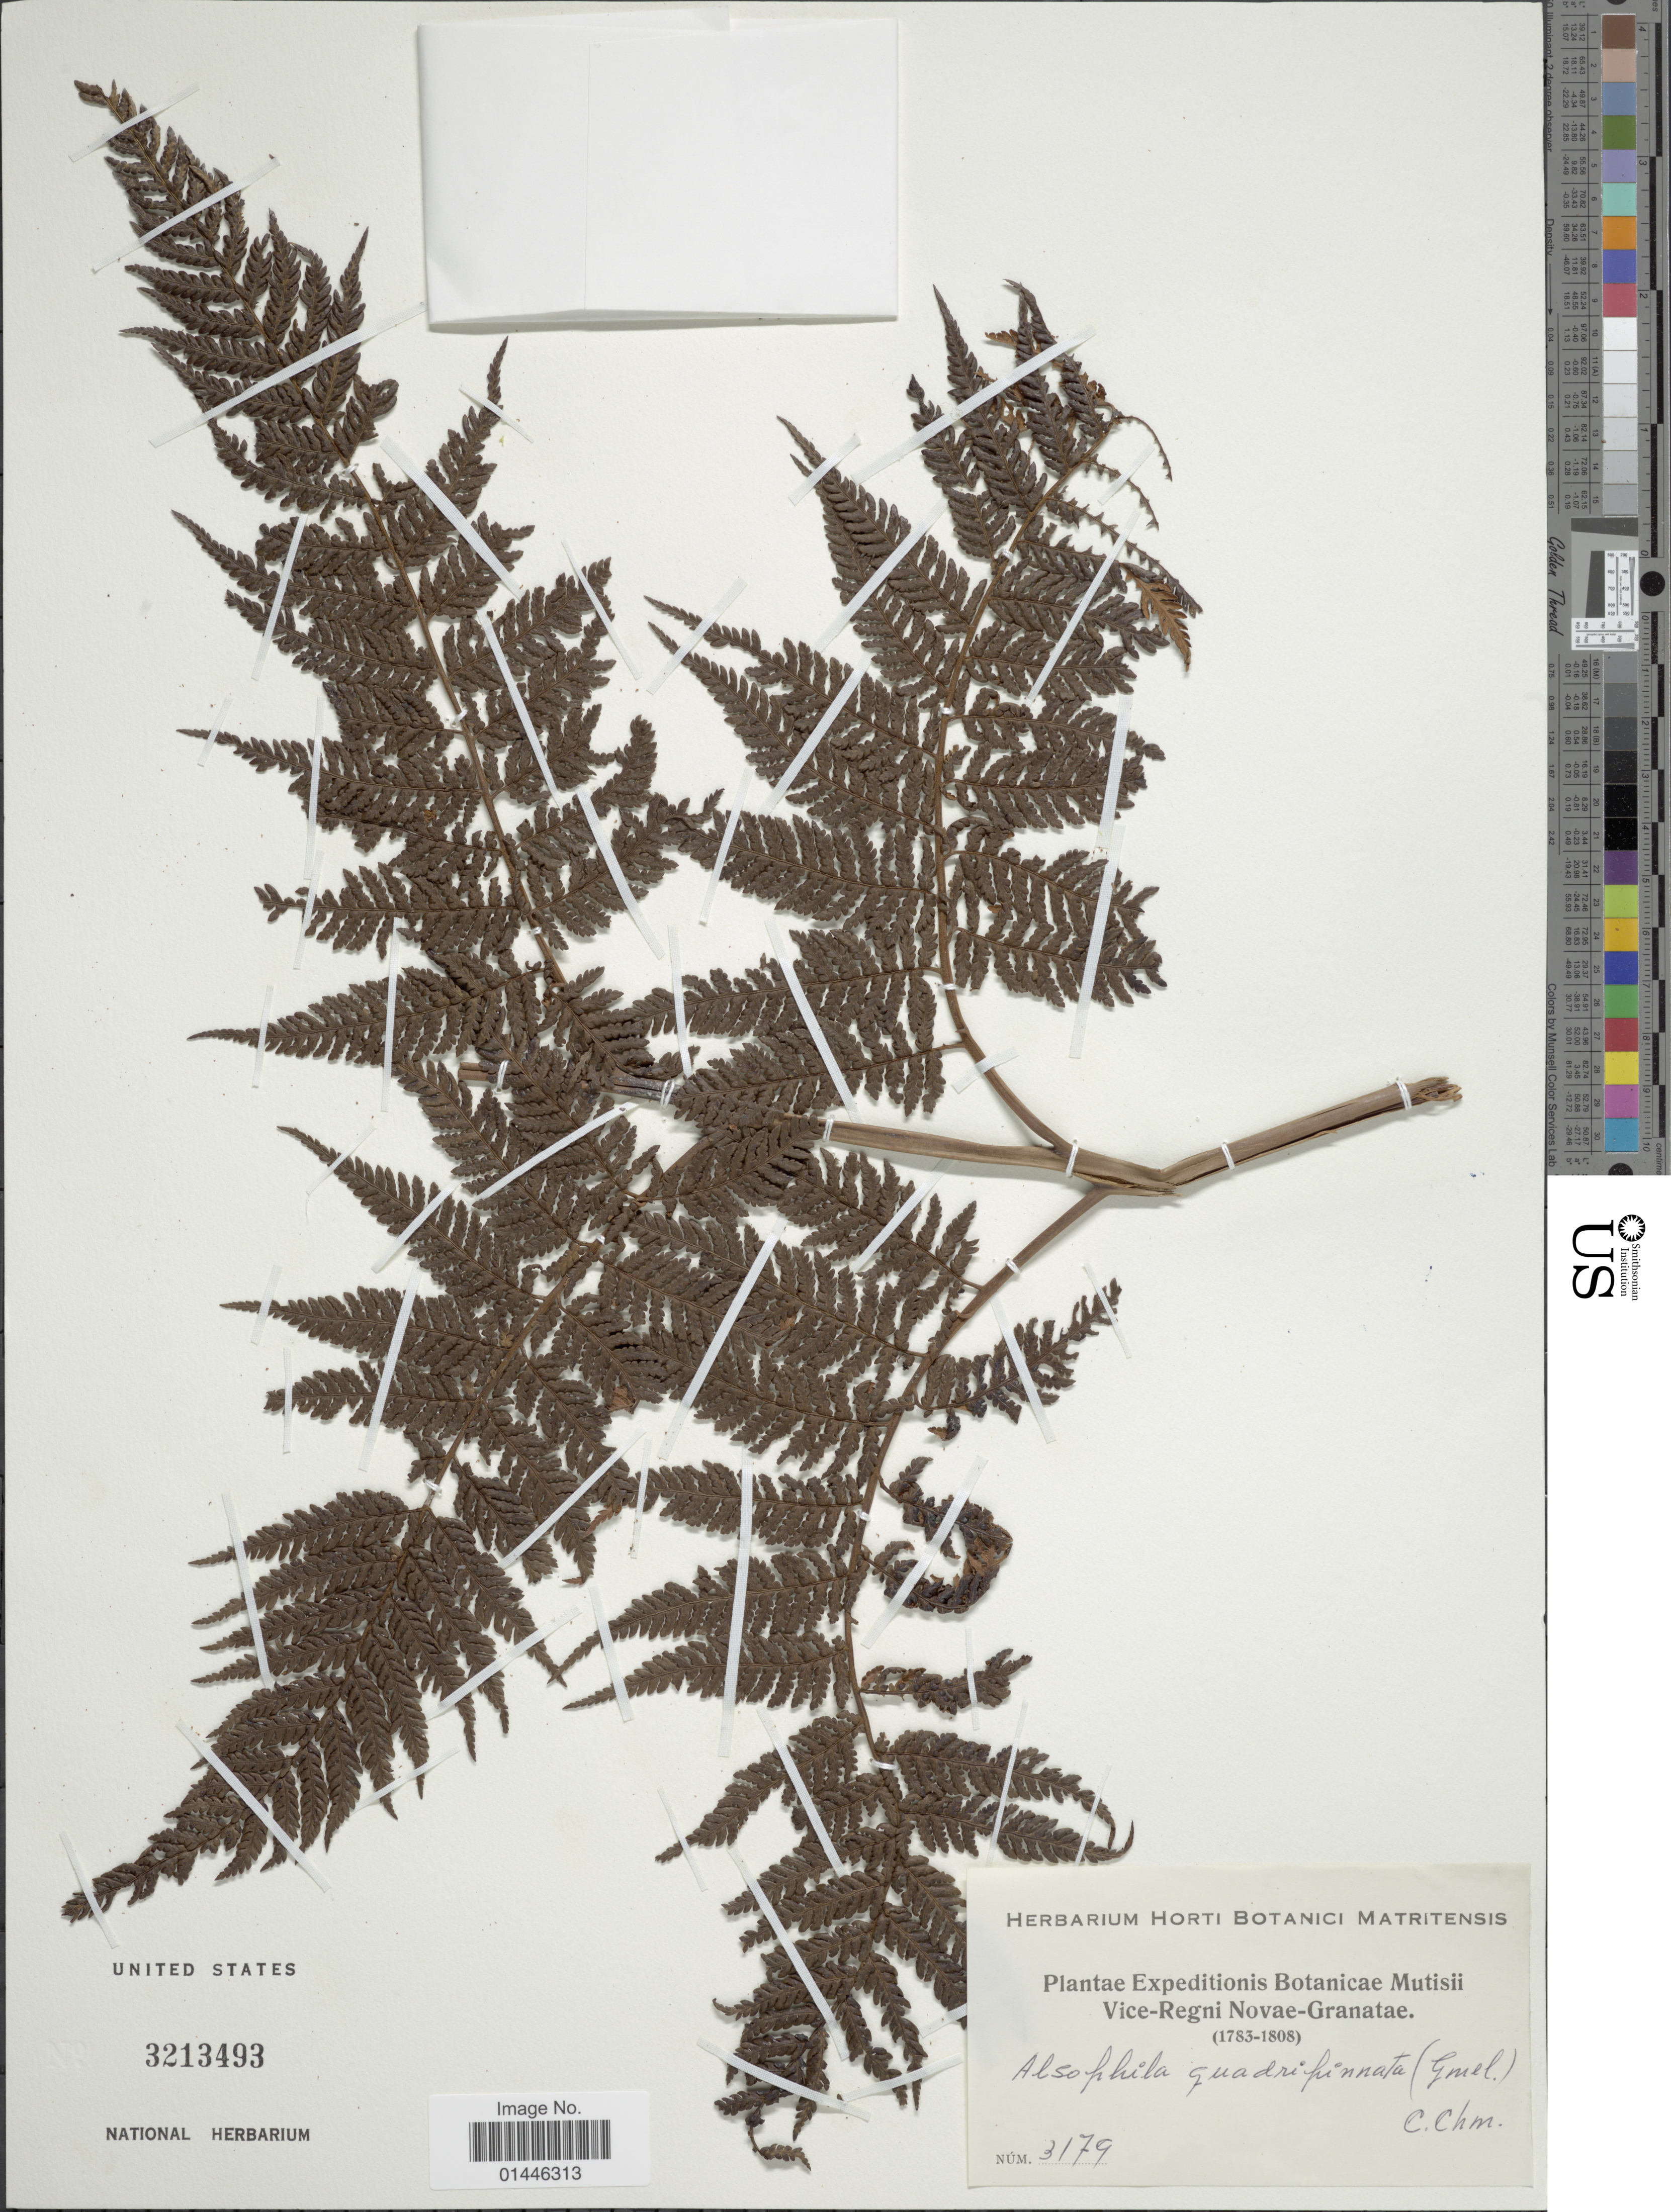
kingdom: Plantae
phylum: Tracheophyta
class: Polypodiopsida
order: Cyatheales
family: Dicksoniaceae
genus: Lophosoria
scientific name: Lophosoria quadripinnata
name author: (J.F. Gmel.) C. Chr.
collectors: Expeditions Botanicae Mutisii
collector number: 3179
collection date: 1783/1808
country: Colombia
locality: Vice-Regni Novae-Granatae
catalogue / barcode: US 3213493